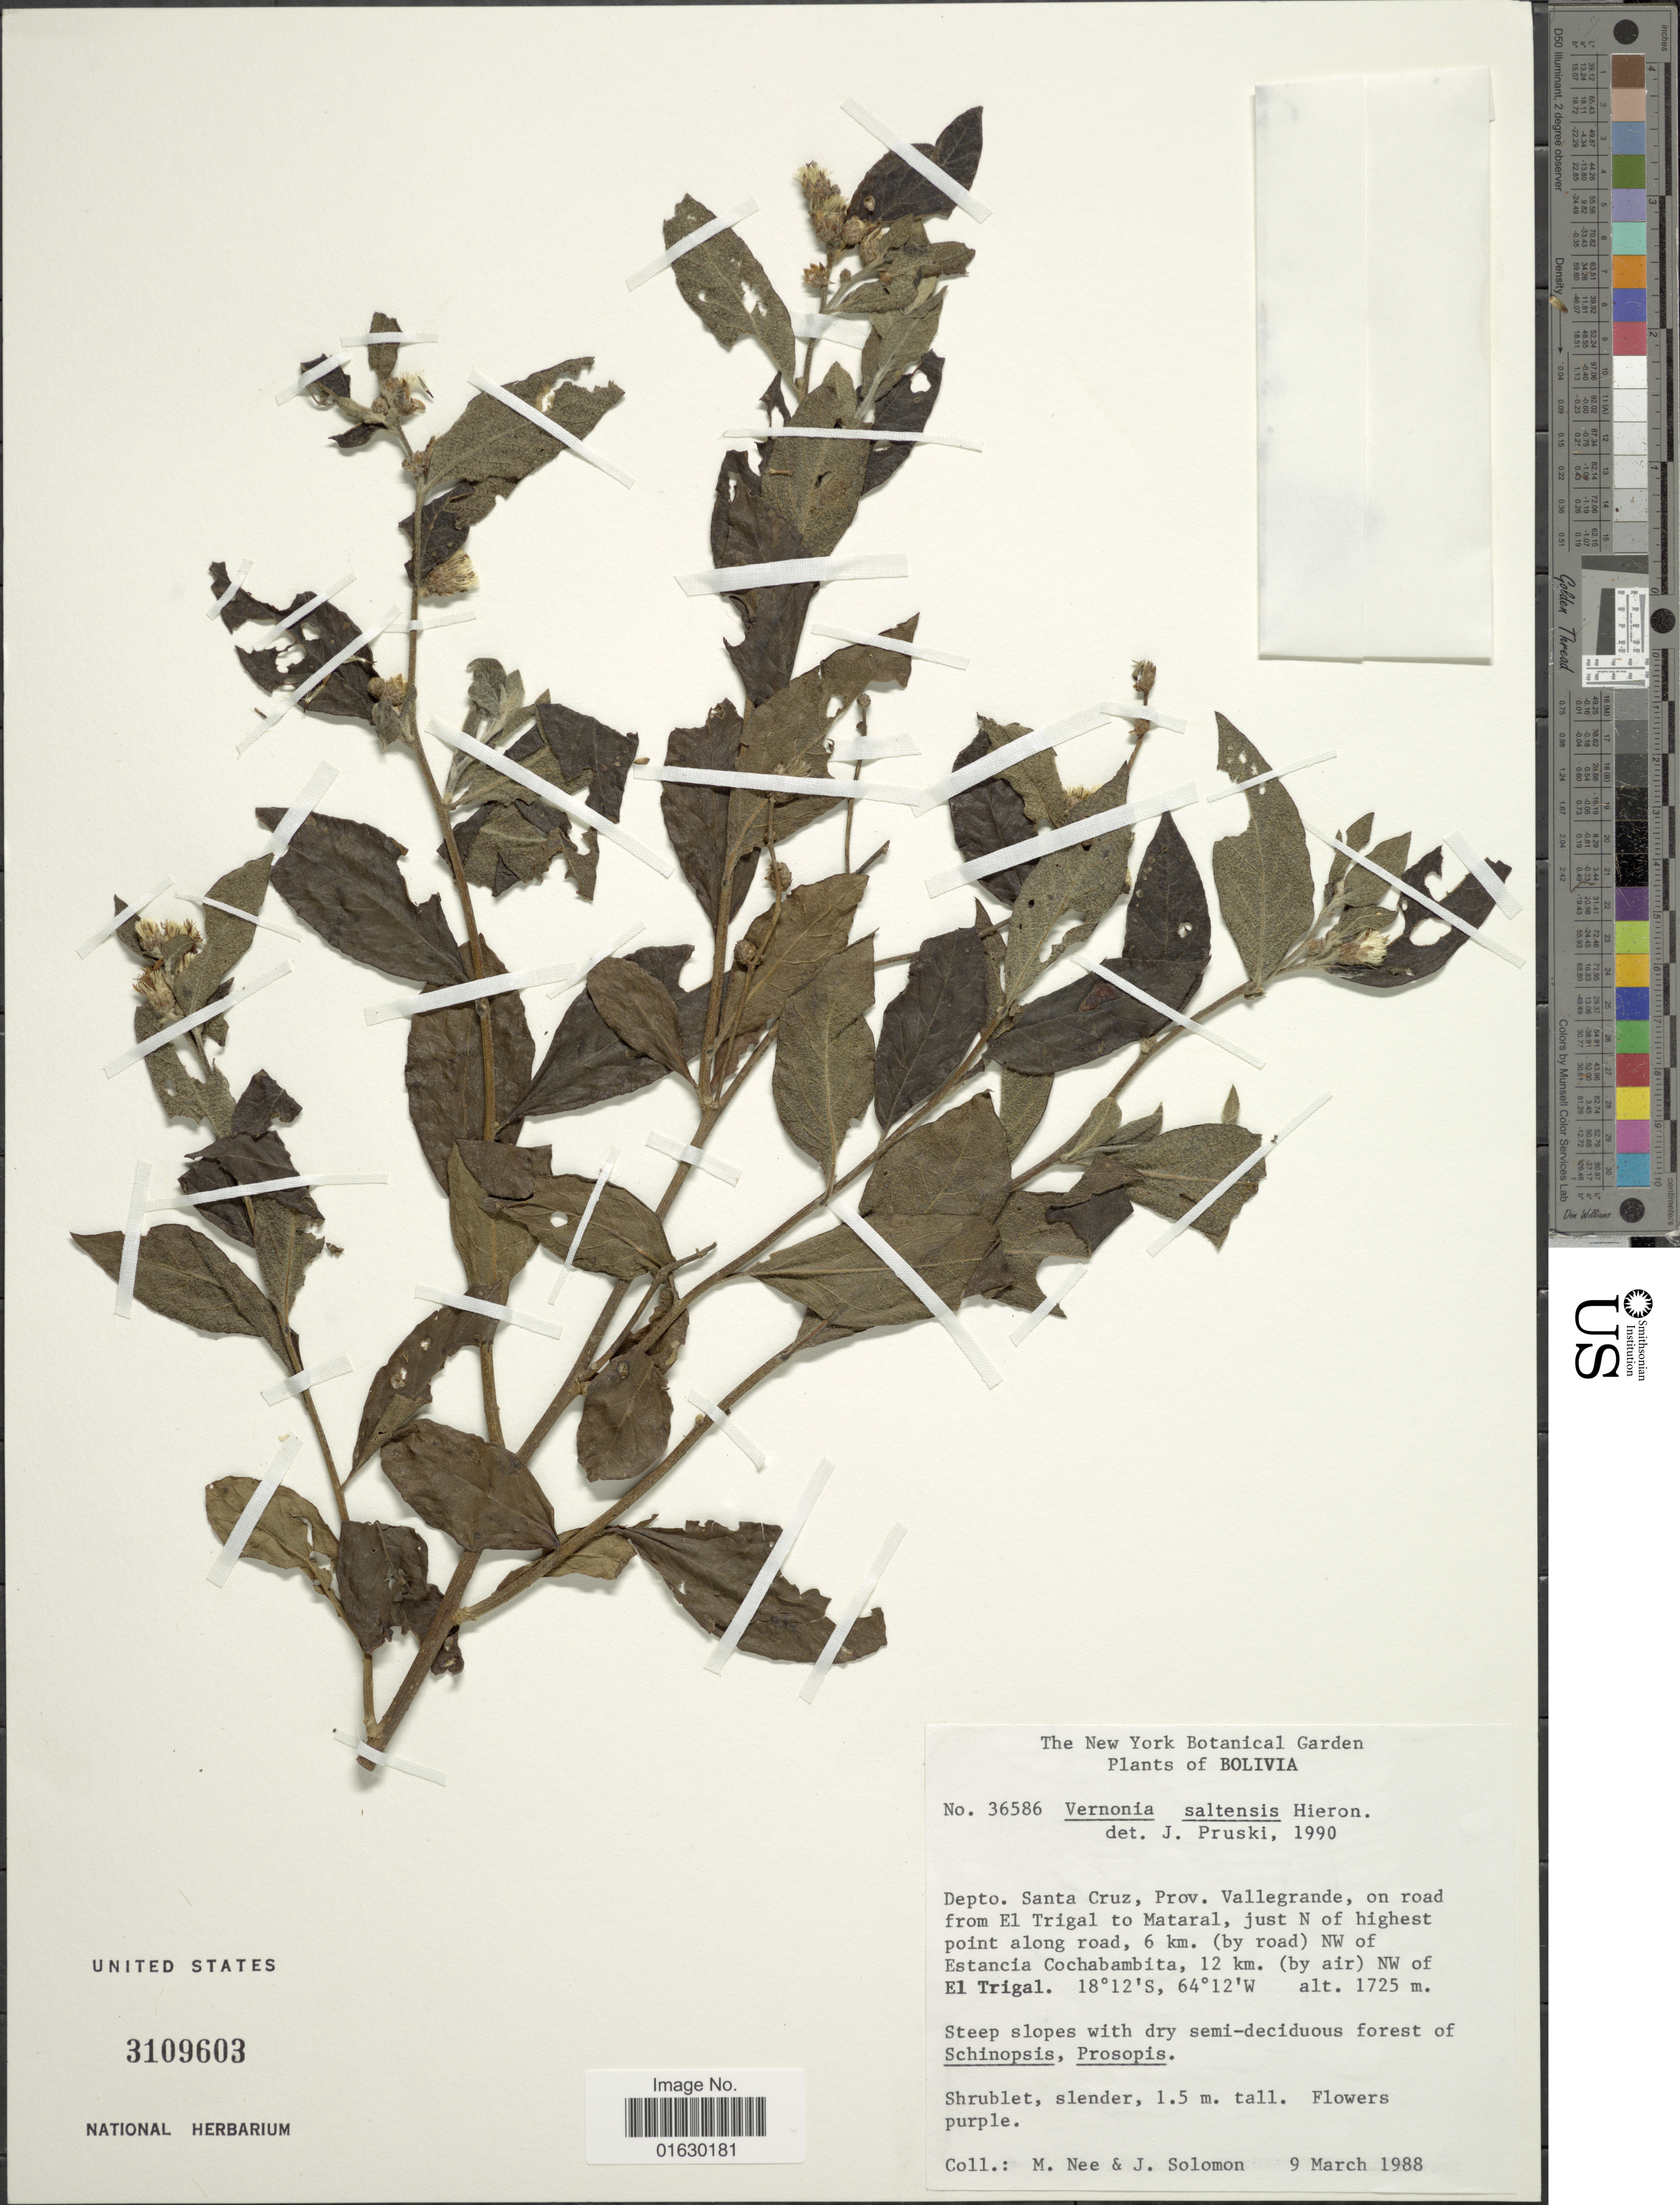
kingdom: Plantae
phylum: Tracheophyta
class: Magnoliopsida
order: Asterales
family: Asteraceae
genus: Lessingianthus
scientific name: Lessingianthus saltensis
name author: (Hieron.) H. Rob.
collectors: M. Nee & J. Solomon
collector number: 36586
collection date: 1988-03-09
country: Bolivia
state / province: Santa Cruz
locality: Depto. Santa Cruz, Prov. Vallegrande, on road from El Trigal to Mataral, just N of highest point along road, 6 km (by road) NW of Estancia Cochabambita, 12 km (by air) NW of El Trigal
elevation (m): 1725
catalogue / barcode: US 3109603